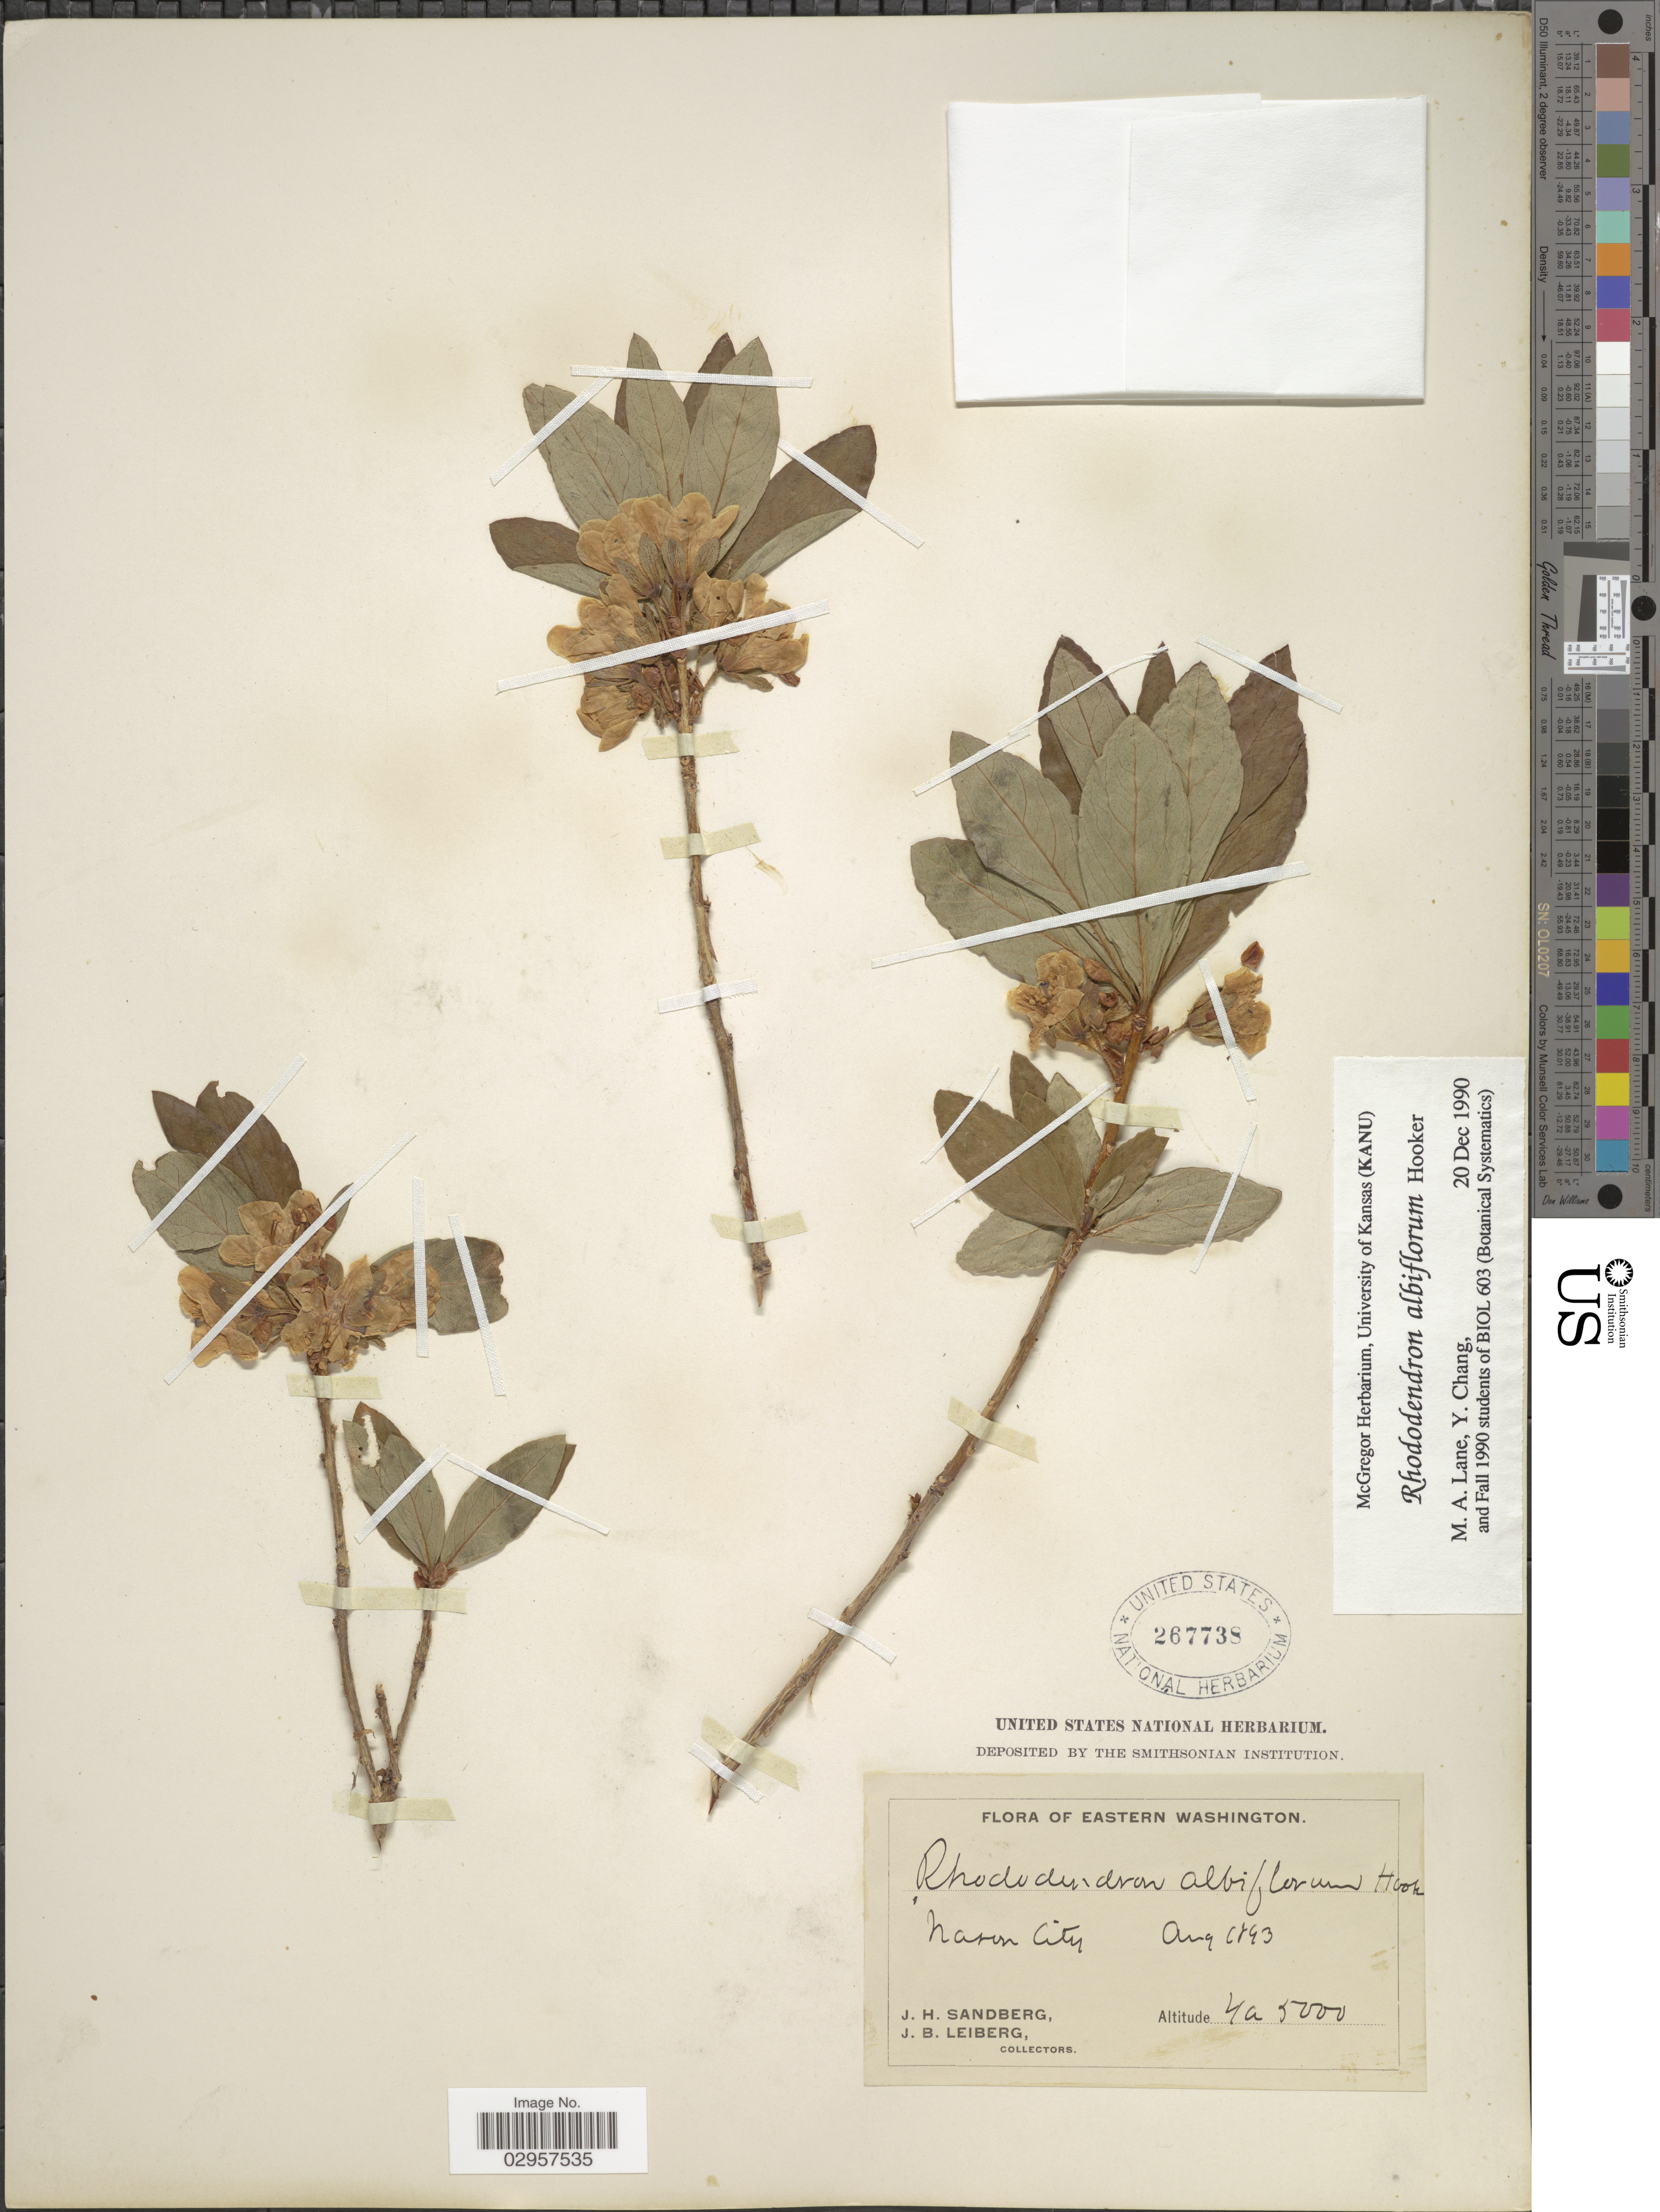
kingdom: Plantae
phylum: Tracheophyta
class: Magnoliopsida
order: Ericales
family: Ericaceae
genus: Rhododendron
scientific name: Rhododendron albiflorum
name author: Hook.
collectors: J. H. Sandberg & J. B. Leiberg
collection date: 1893-08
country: United States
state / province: Washington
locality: Eastern Washington. Mason City.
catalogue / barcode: US 267738